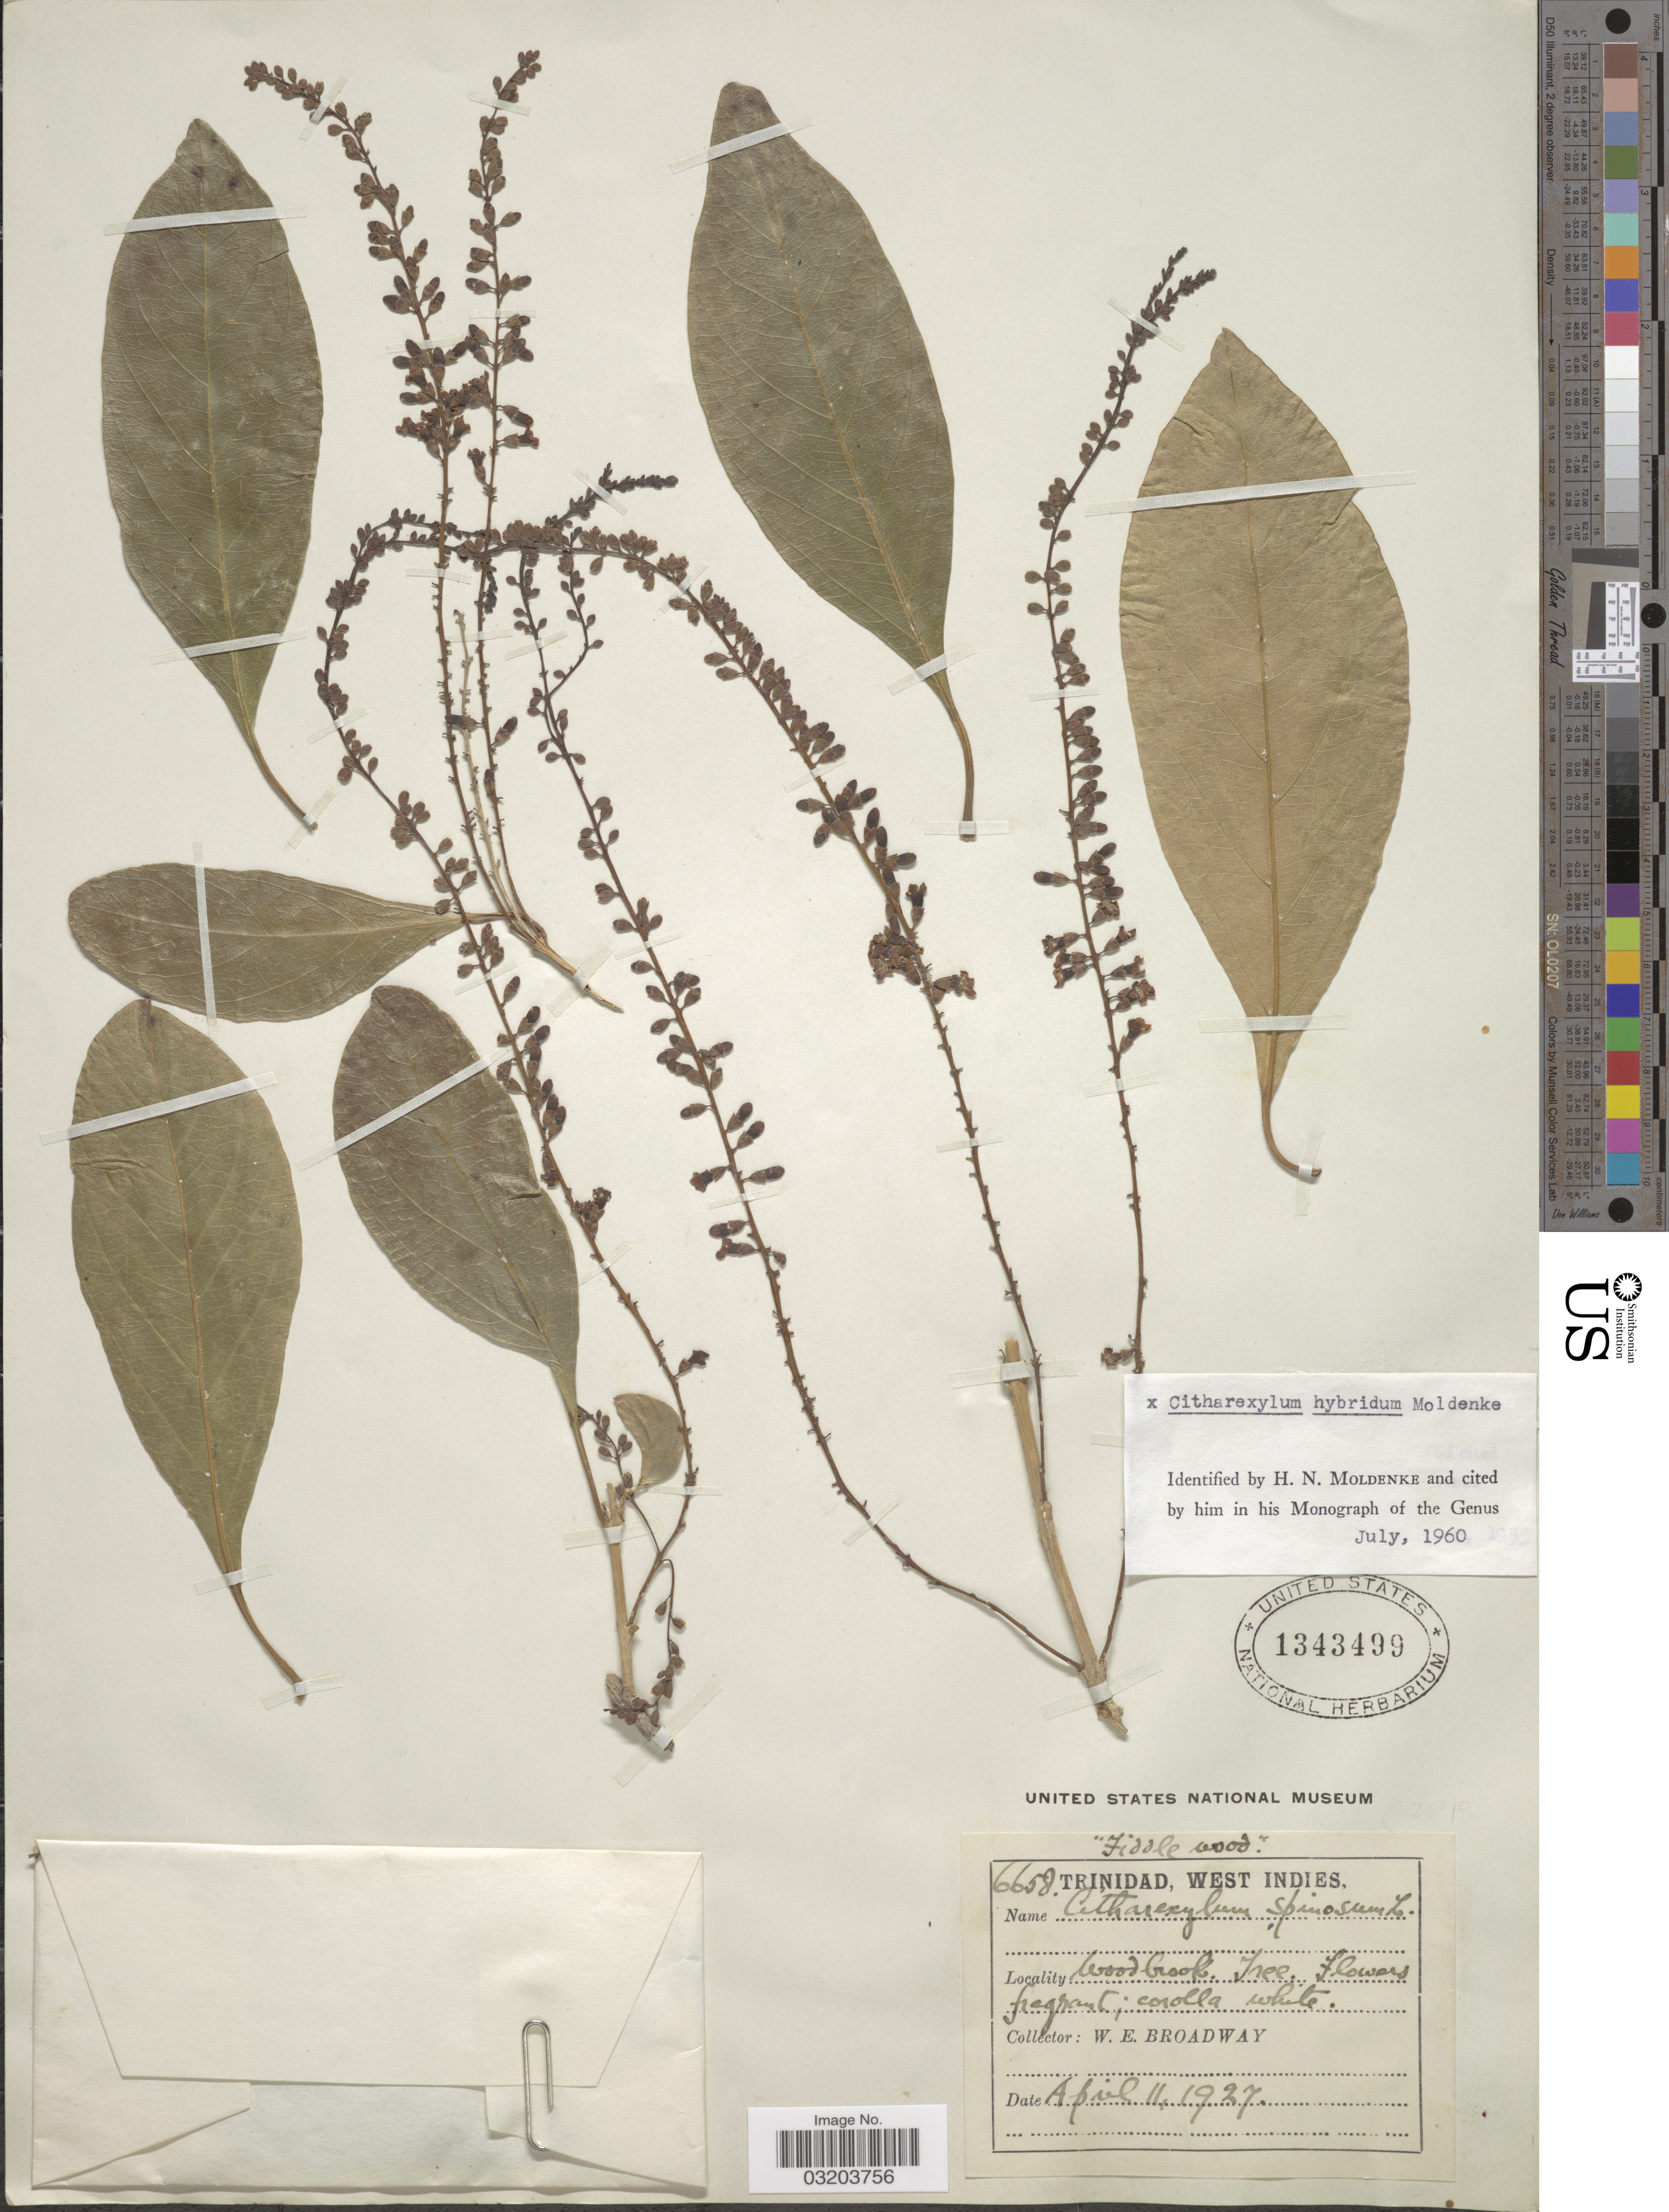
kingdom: Plantae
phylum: Tracheophyta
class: Magnoliopsida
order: Lamiales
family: Verbenaceae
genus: Citharexylum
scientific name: Citharexylum hybridum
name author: Moldenke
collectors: W. E. Broadway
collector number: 6658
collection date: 1927-04-11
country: Trinidad and Tobago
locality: Trinidad, West Indies. Woodbrook.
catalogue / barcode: US 1343499